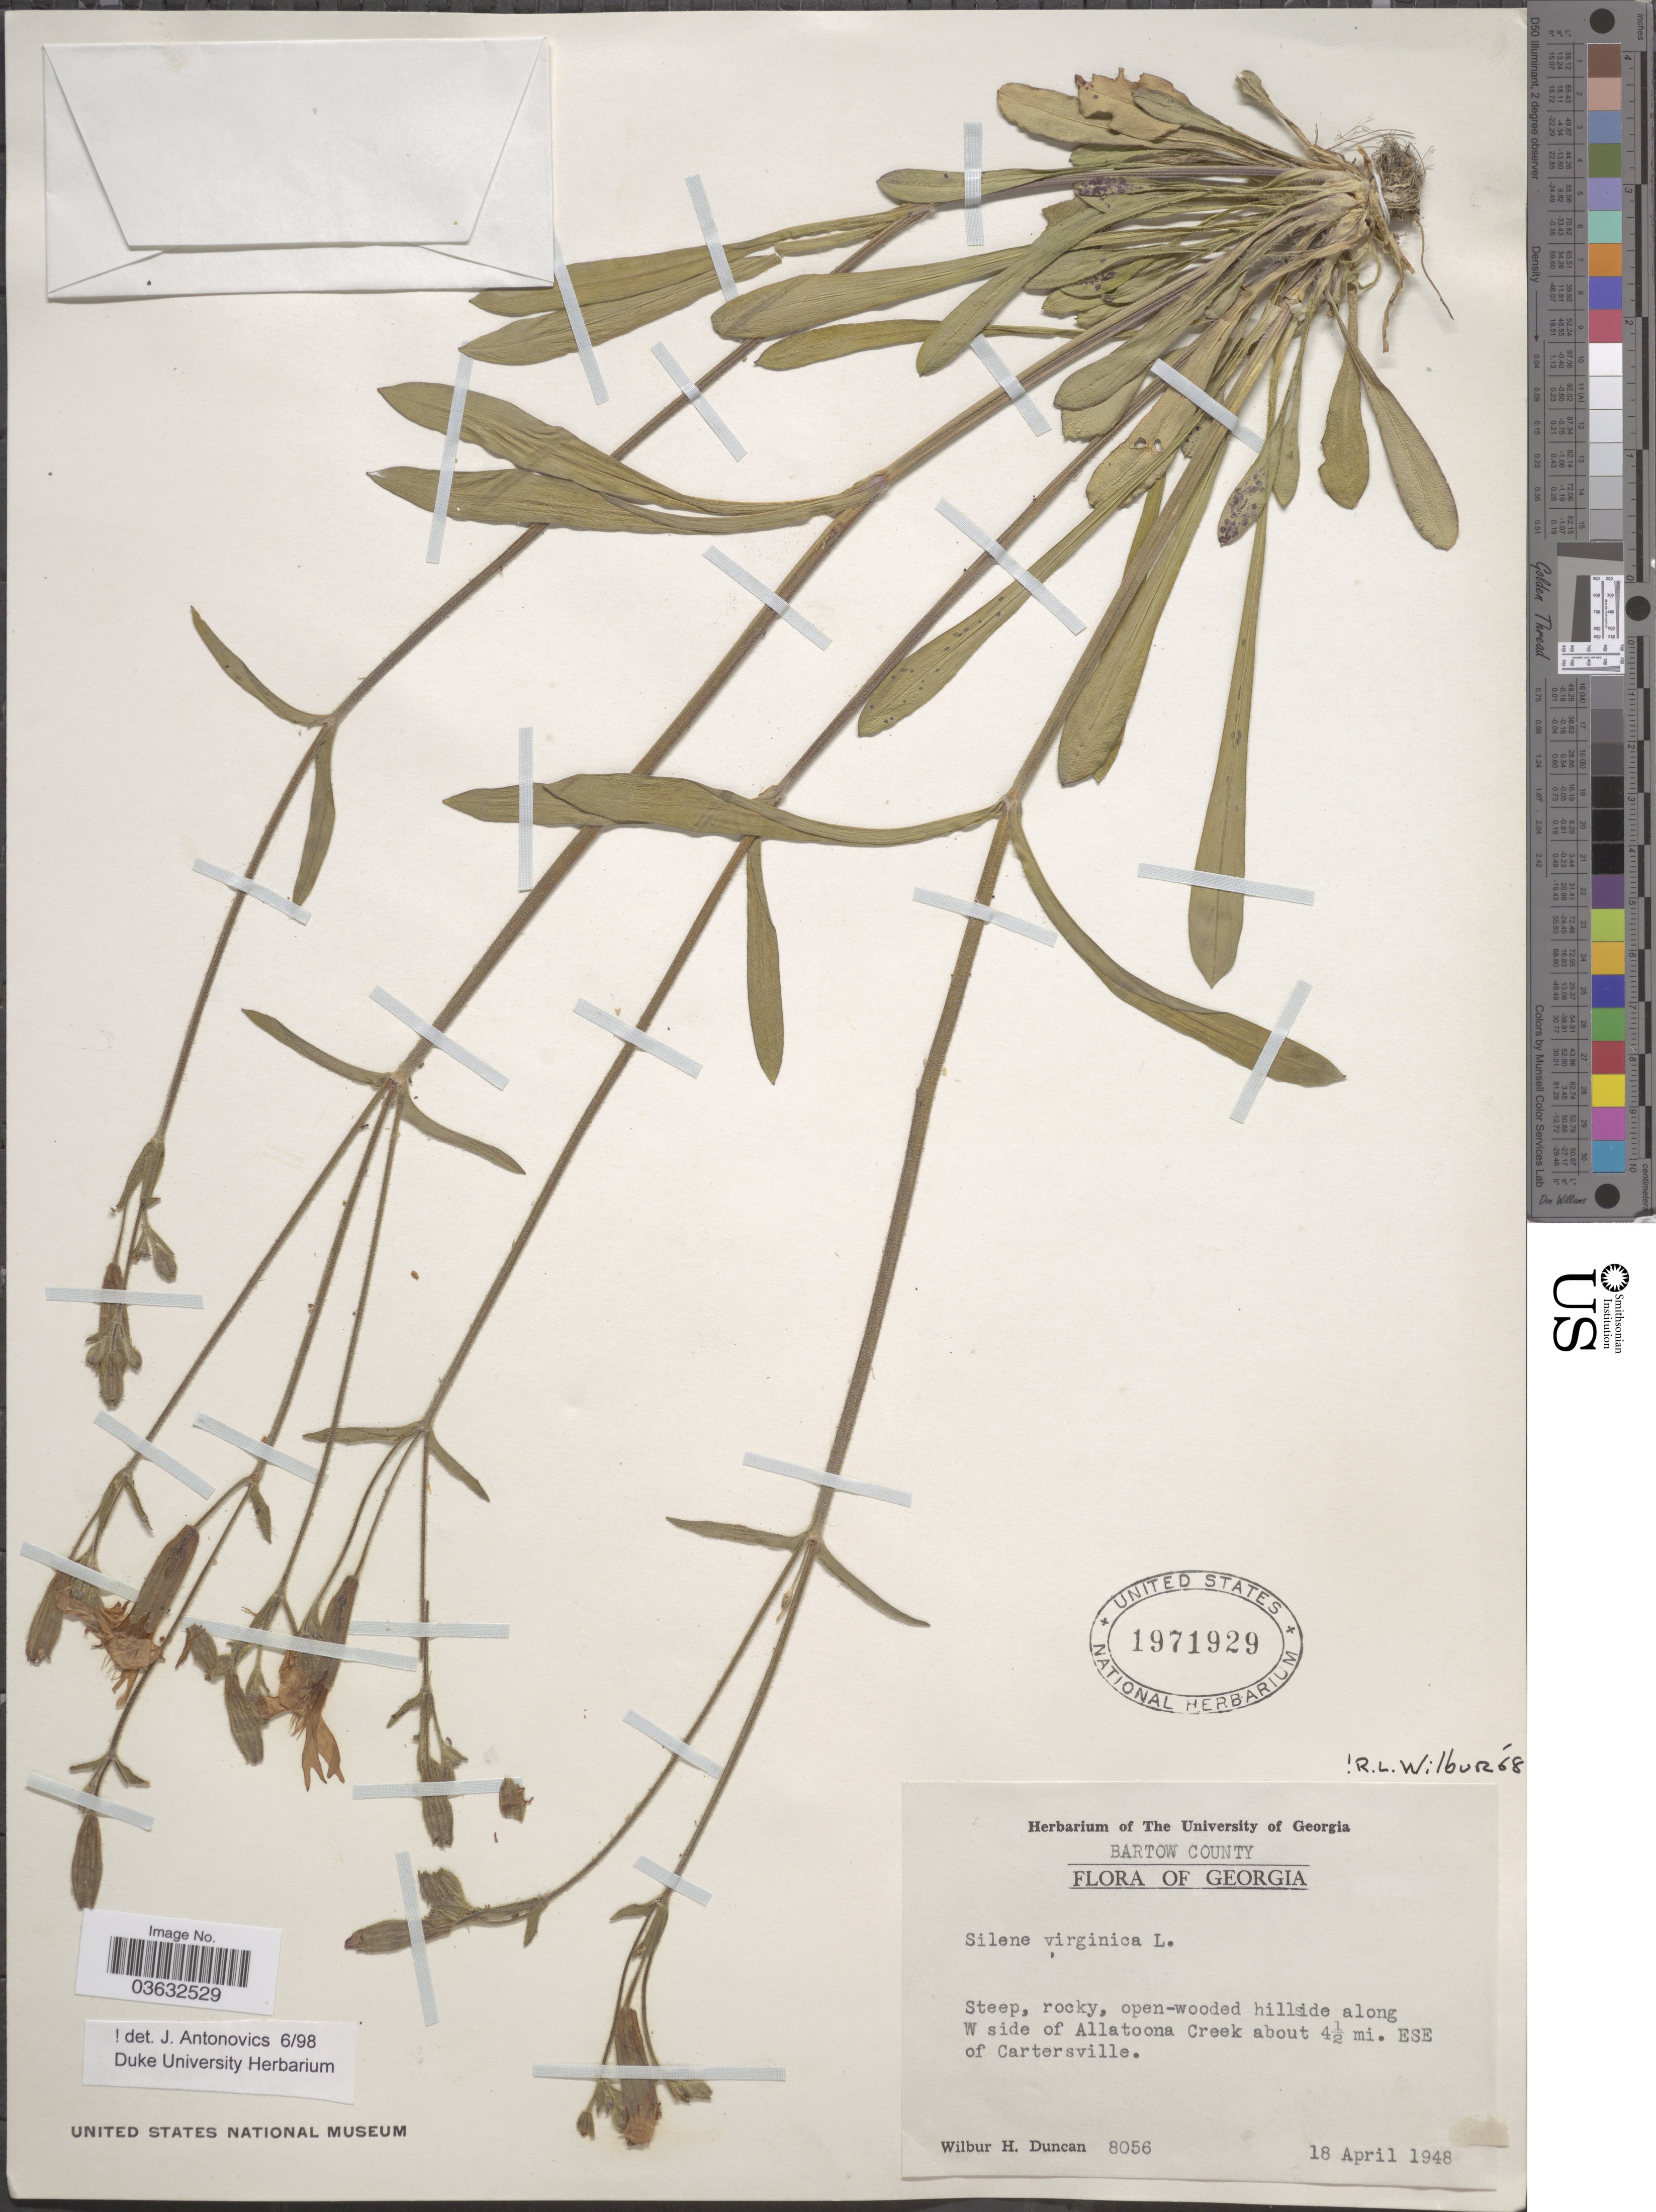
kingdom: Plantae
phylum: Tracheophyta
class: Magnoliopsida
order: Caryophyllales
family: Caryophyllaceae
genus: Silene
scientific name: Silene virginica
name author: L.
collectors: W. H. Duncan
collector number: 8056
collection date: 1948-04-18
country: United States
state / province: Georgia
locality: Bartow County. Open-wooded hillside along W side of Allatoona Creek about 4½ mi. ESE of Cartersville.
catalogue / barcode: US 1971929